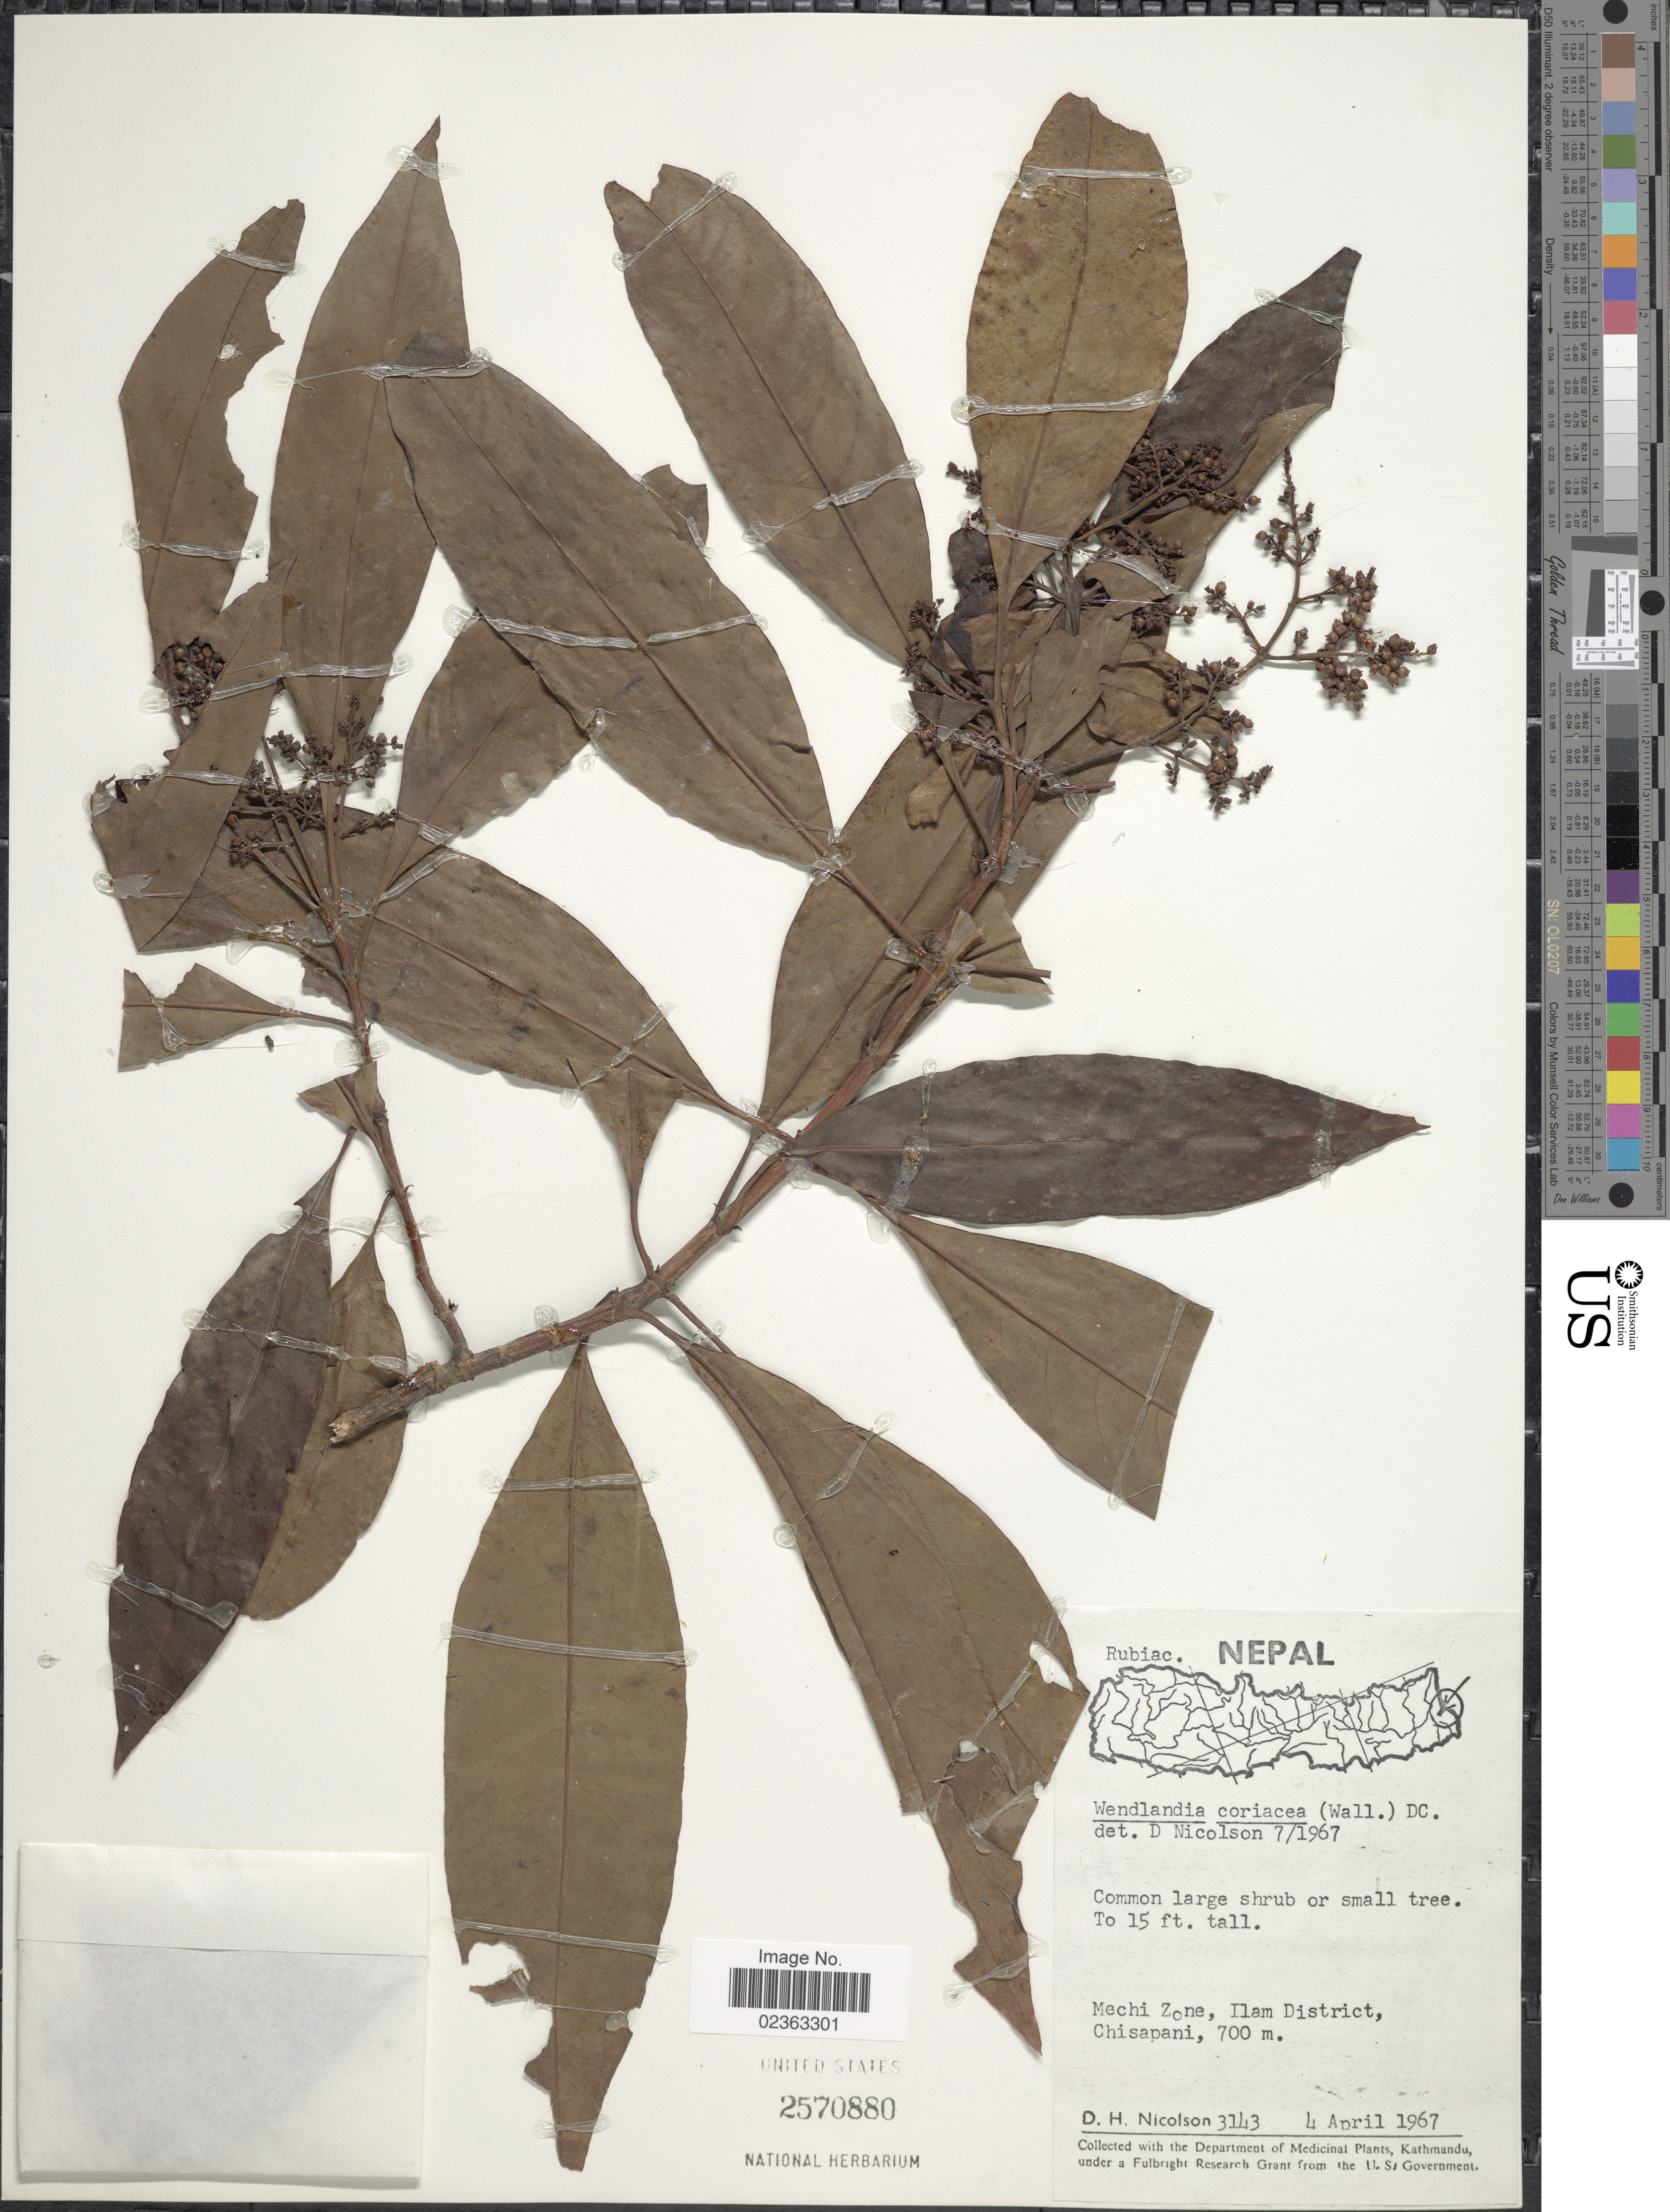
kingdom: Plantae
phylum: Tracheophyta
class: Magnoliopsida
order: Gentianales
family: Rubiaceae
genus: Wendlandia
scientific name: Wendlandia coriacea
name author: (Wall.) DC.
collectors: D. H. Nicolson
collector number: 3143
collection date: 1967-04-04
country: Nepal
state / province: Mechi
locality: Mechi Zone, Ilam District, Chisapani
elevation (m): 700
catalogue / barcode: US 2570880